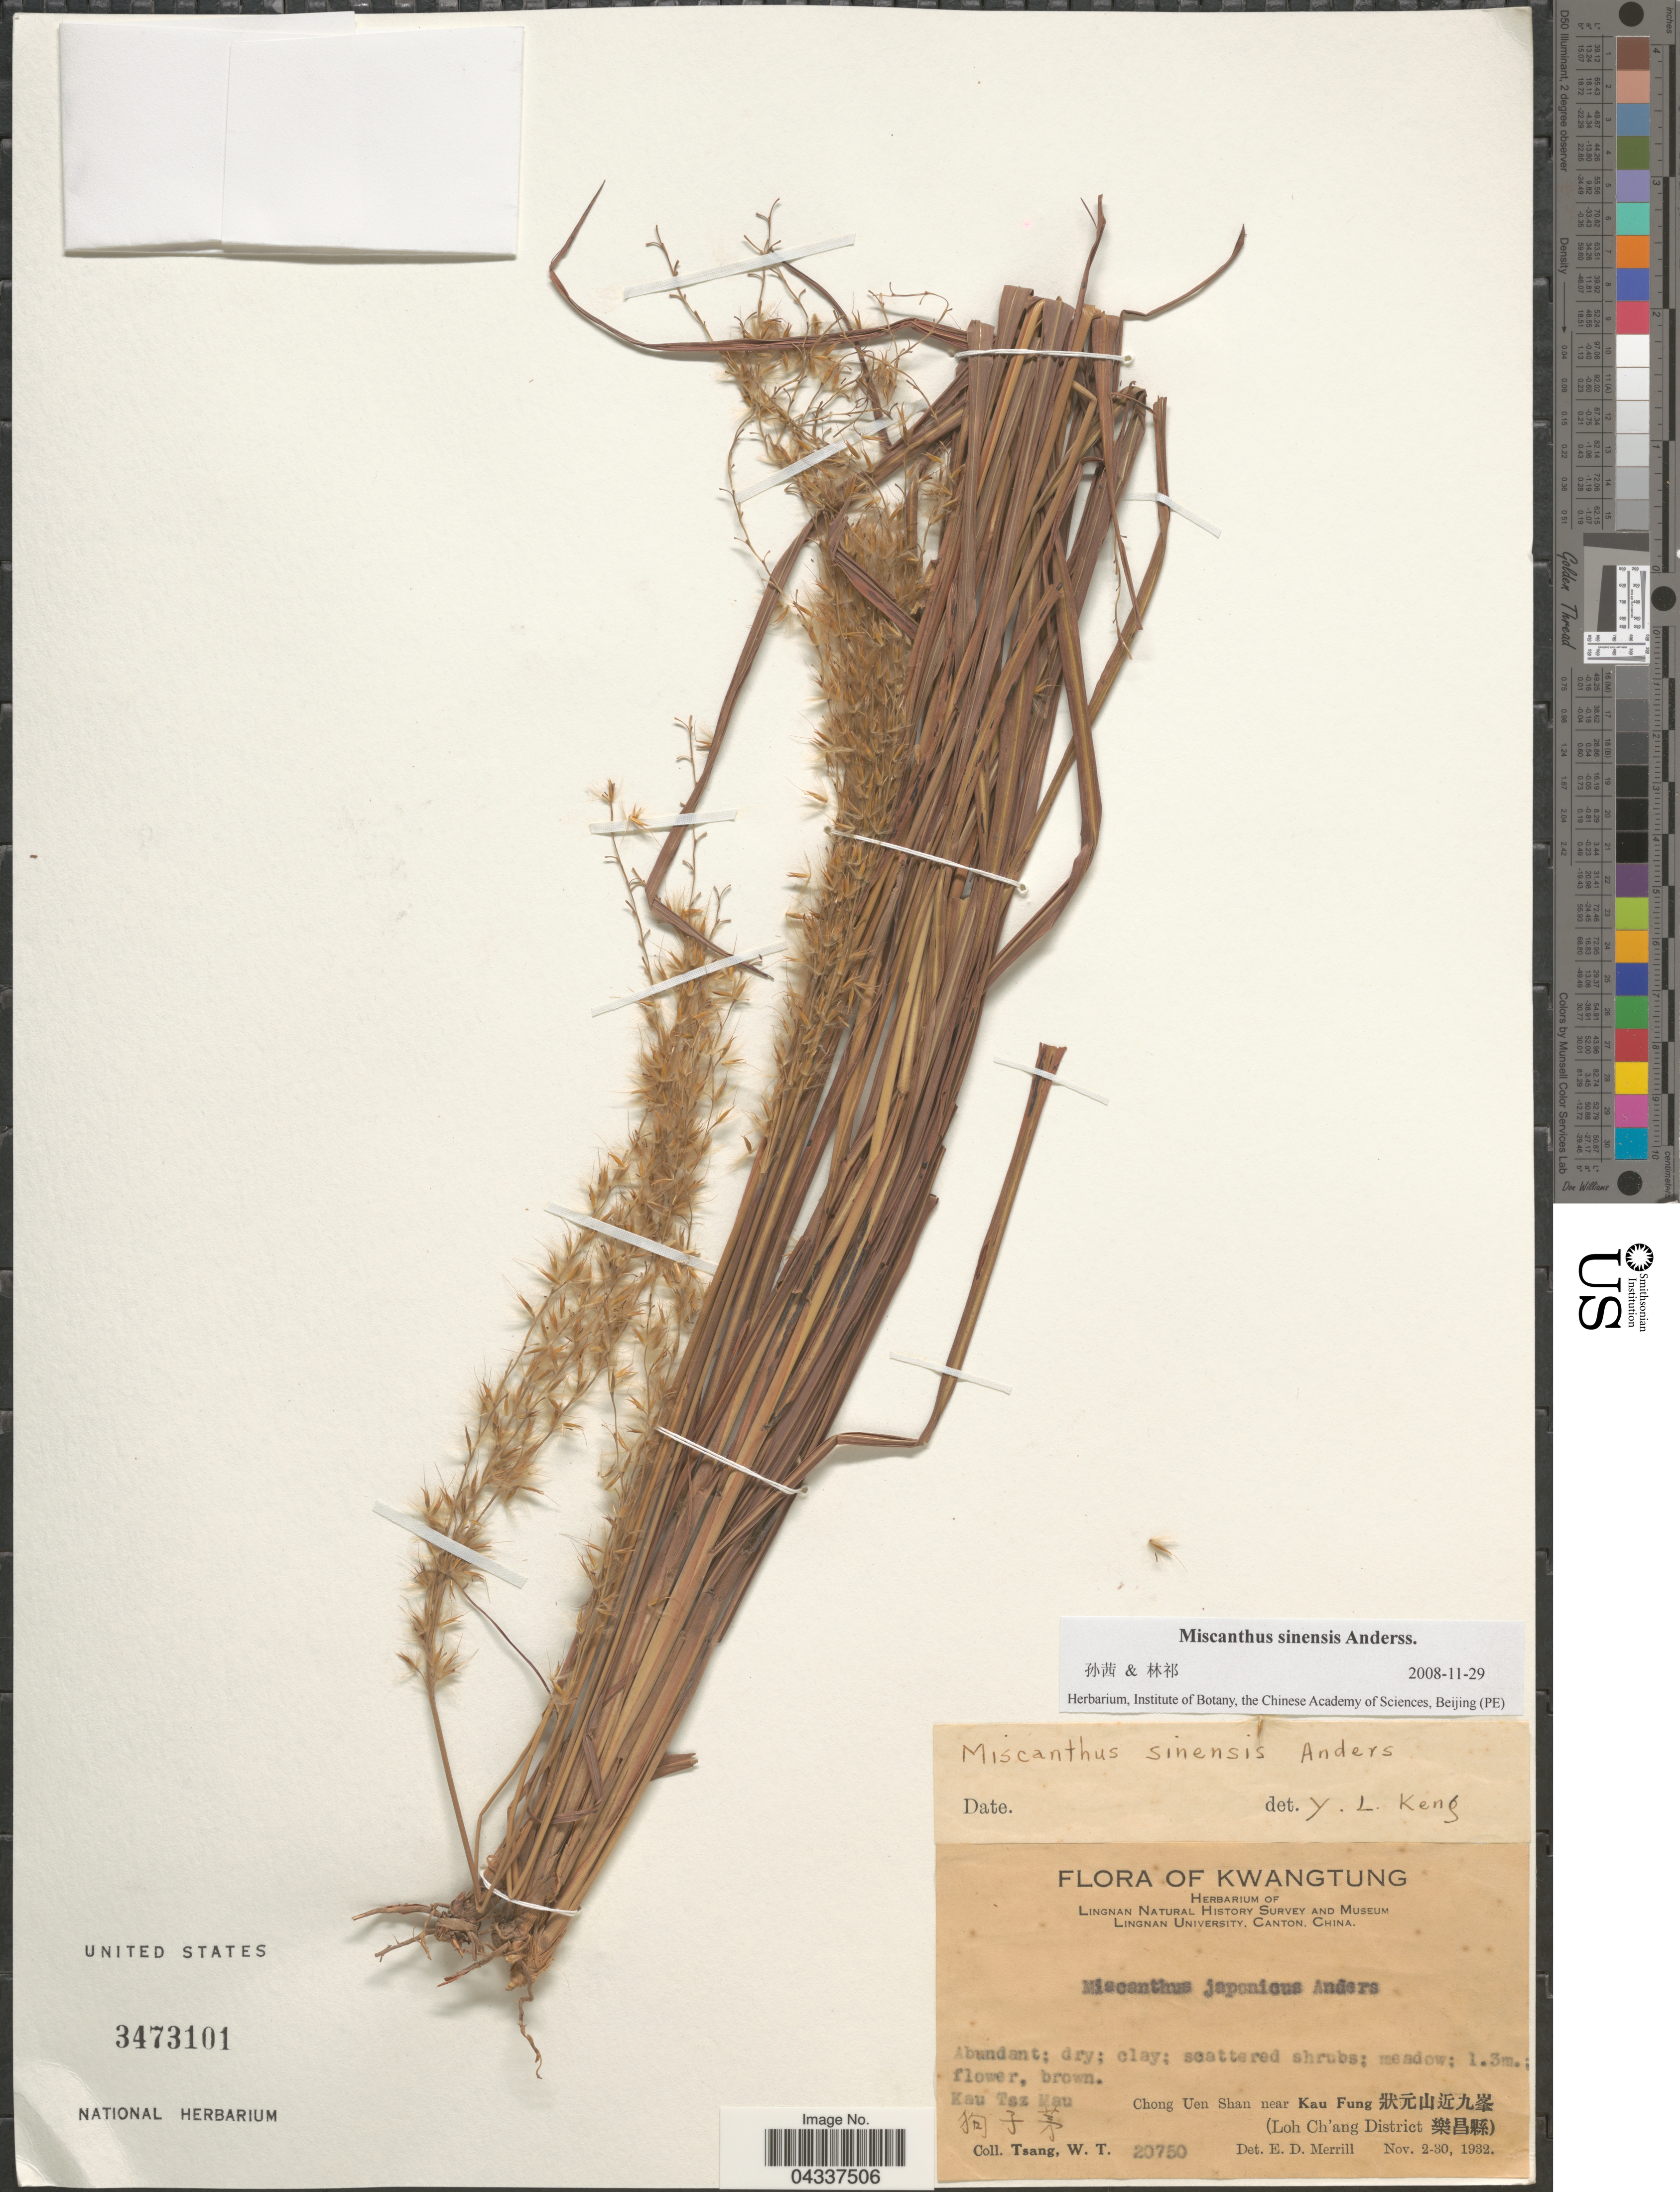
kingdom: Plantae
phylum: Tracheophyta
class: Liliopsida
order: Poales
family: Poaceae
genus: Miscanthus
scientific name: Miscanthus sinensis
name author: Andersson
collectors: W. T. Tsang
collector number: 20750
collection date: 1932-11-02/1932-11-30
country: China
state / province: Guangdong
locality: Kwangtung. Lingnan Natural History Survey and Museum. Kau Tsz Mau X. Chong Uen Shan near Kau Fung X. (Loh Ch'ang District X).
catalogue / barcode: US 3473101